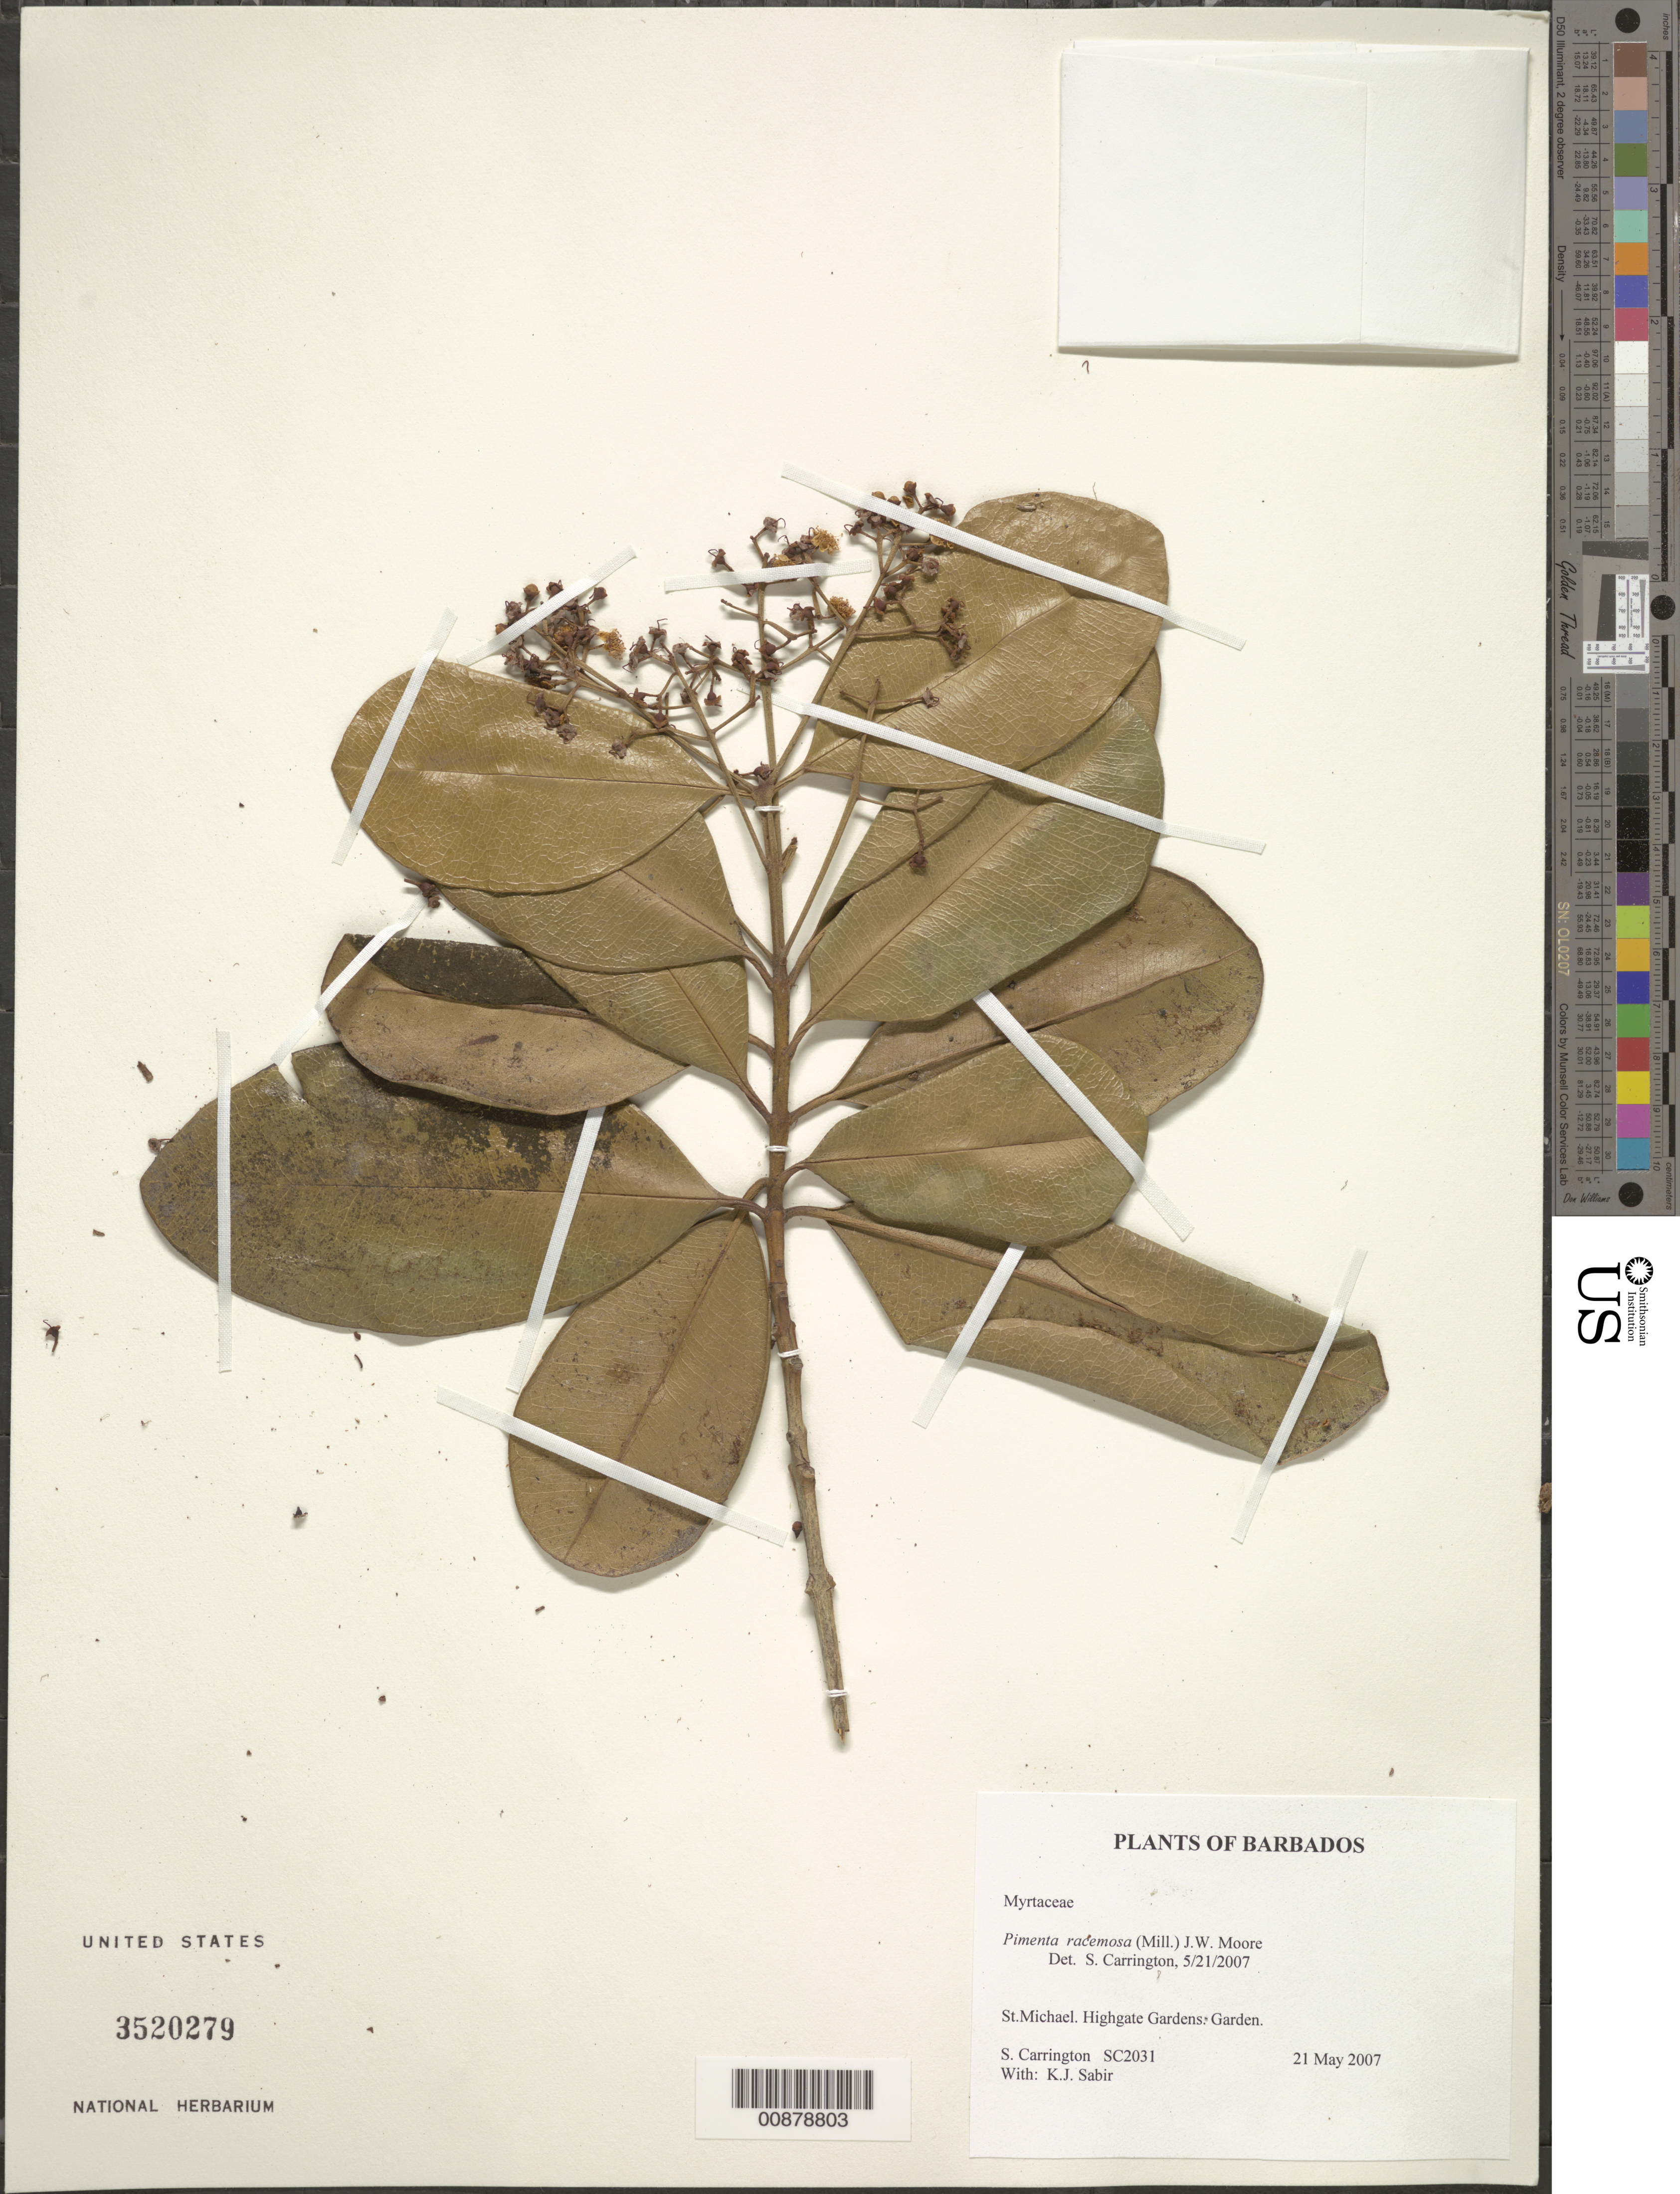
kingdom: Plantae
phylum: Tracheophyta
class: Magnoliopsida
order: Myrtales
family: Myrtaceae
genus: Pimenta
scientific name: Pimenta racemosa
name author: (Mill.) J.W. Moore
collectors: C. M. S. Carrington & K. Sabir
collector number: SC 2031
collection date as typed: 21 May 2007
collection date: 2007-05-21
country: Barbados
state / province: Saint Michael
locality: Highgate Gardens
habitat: Garden.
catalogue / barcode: US 3520279